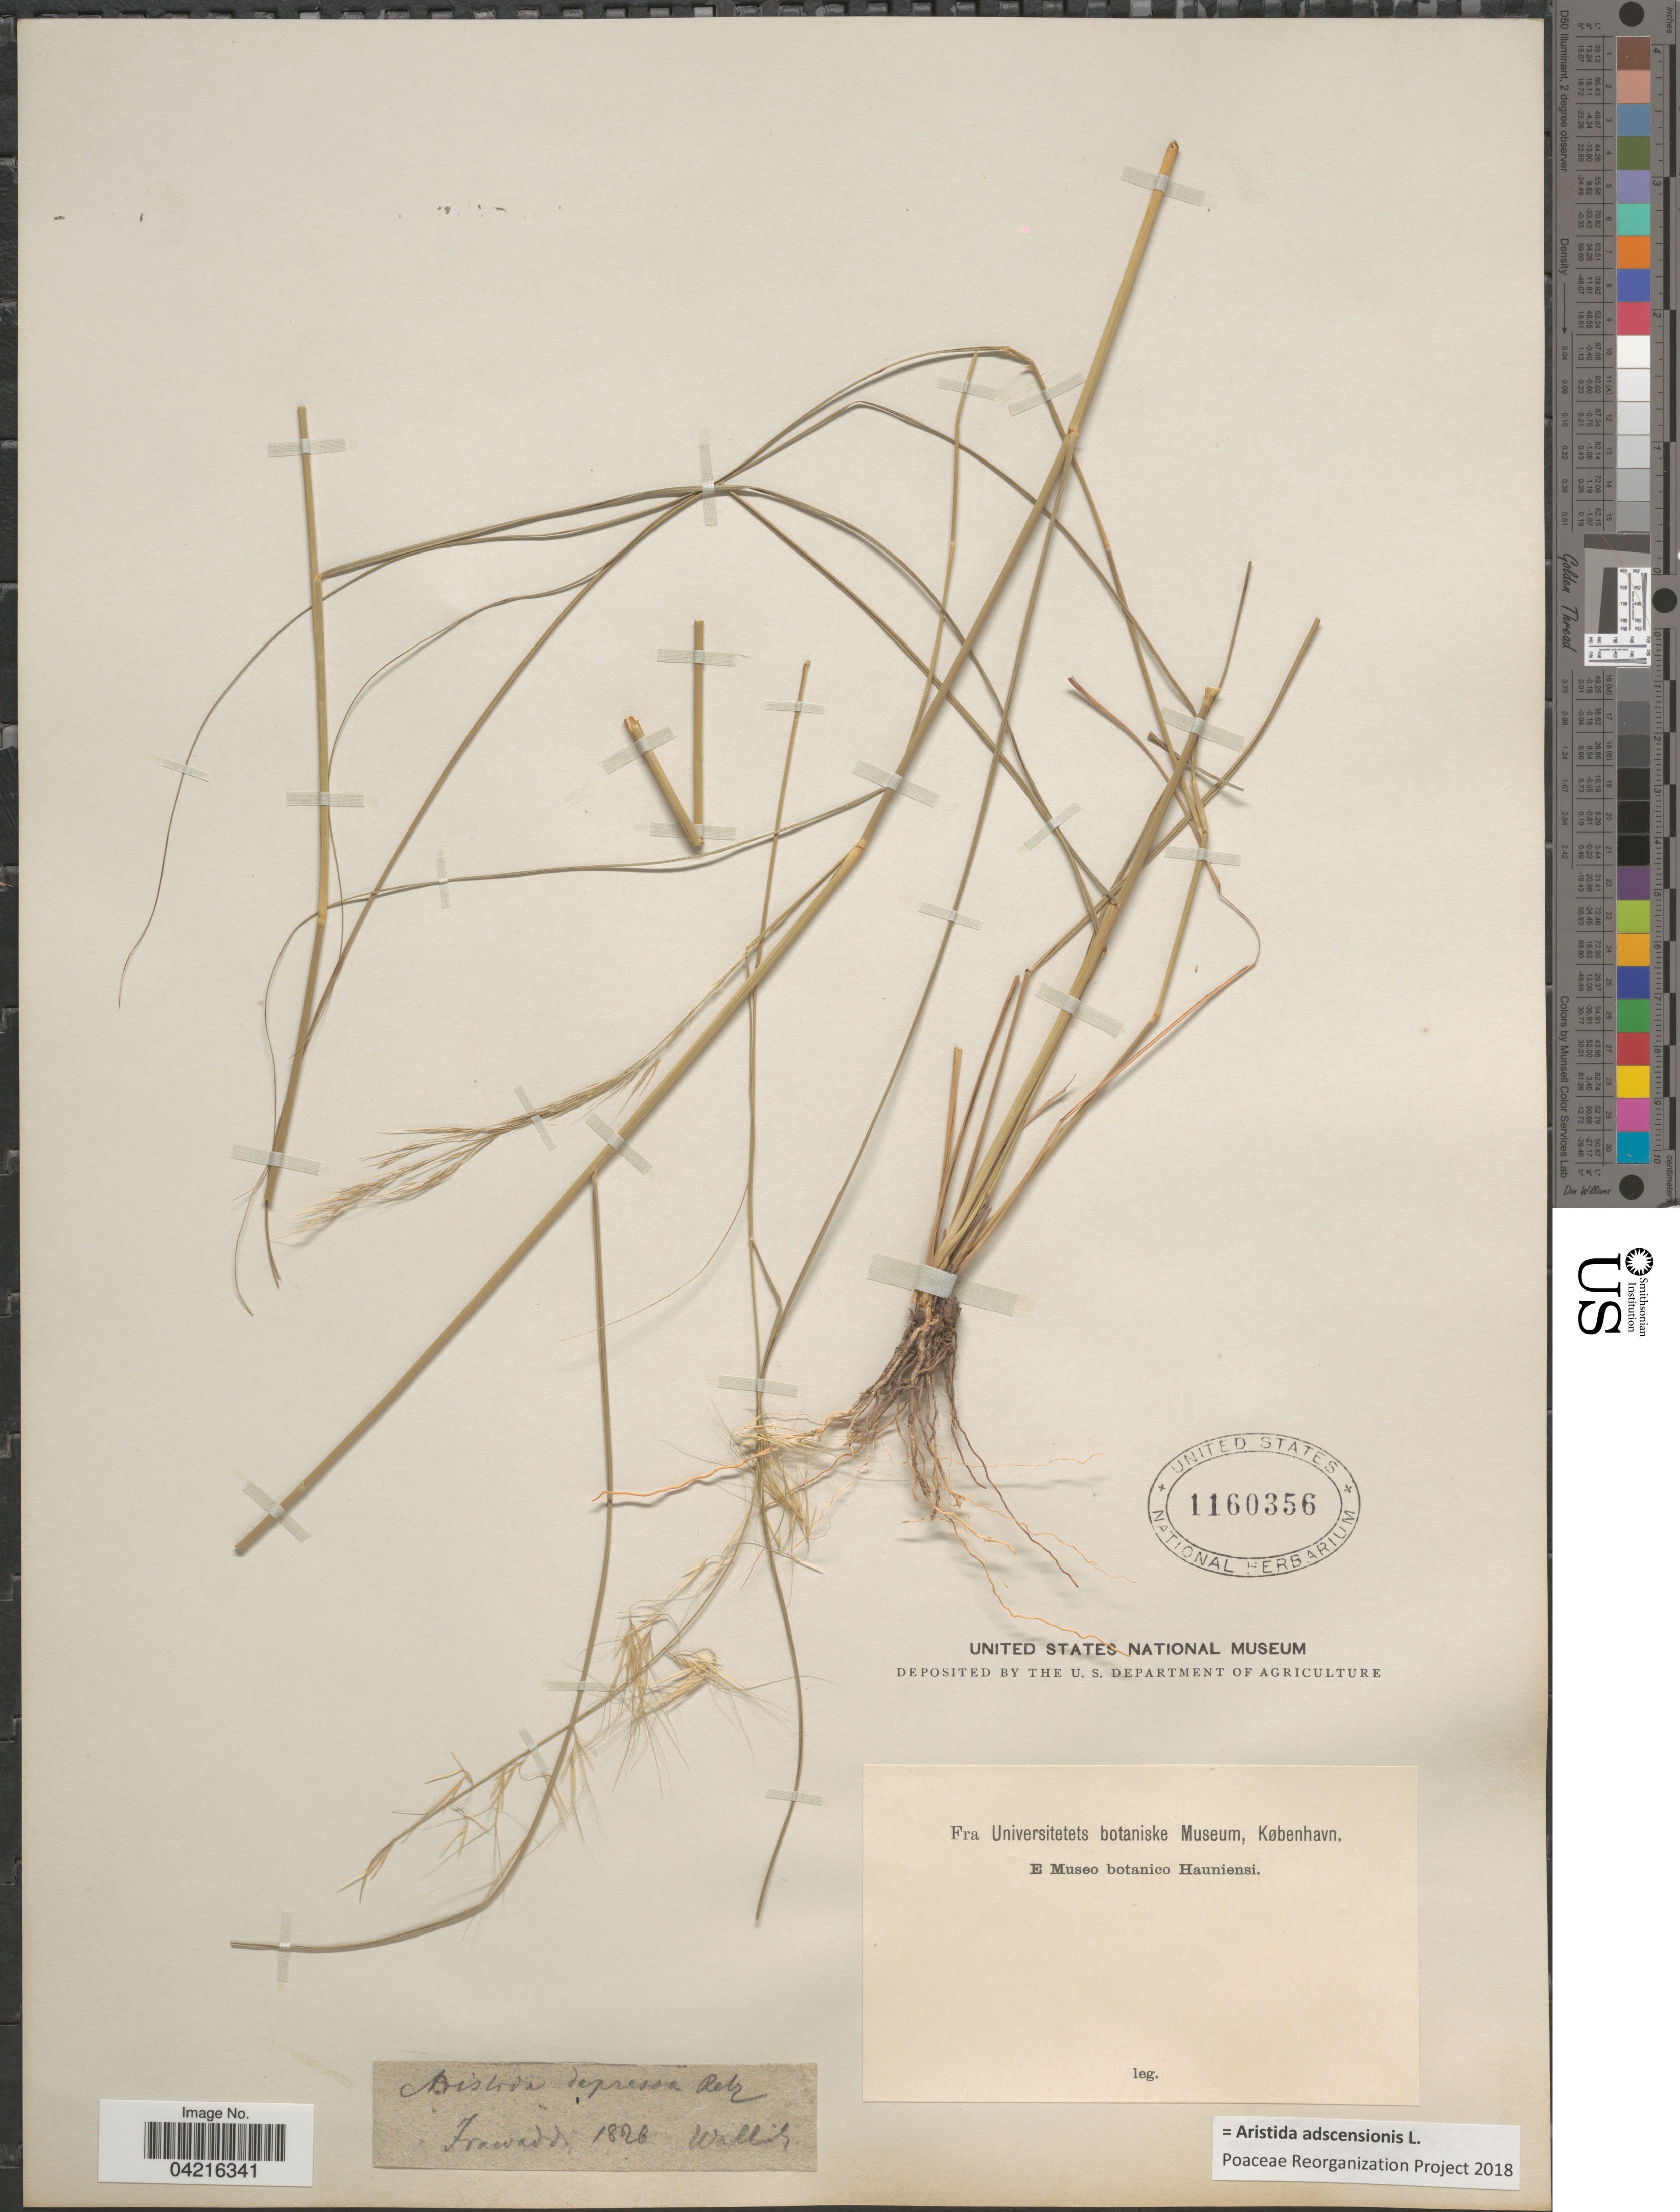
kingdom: Plantae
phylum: Tracheophyta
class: Liliopsida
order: Poales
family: Poaceae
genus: Aristida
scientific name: Aristida adscensionis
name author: L.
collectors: -- Wallis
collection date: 1826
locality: Frawadd [interpreted].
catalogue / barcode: US 1160356